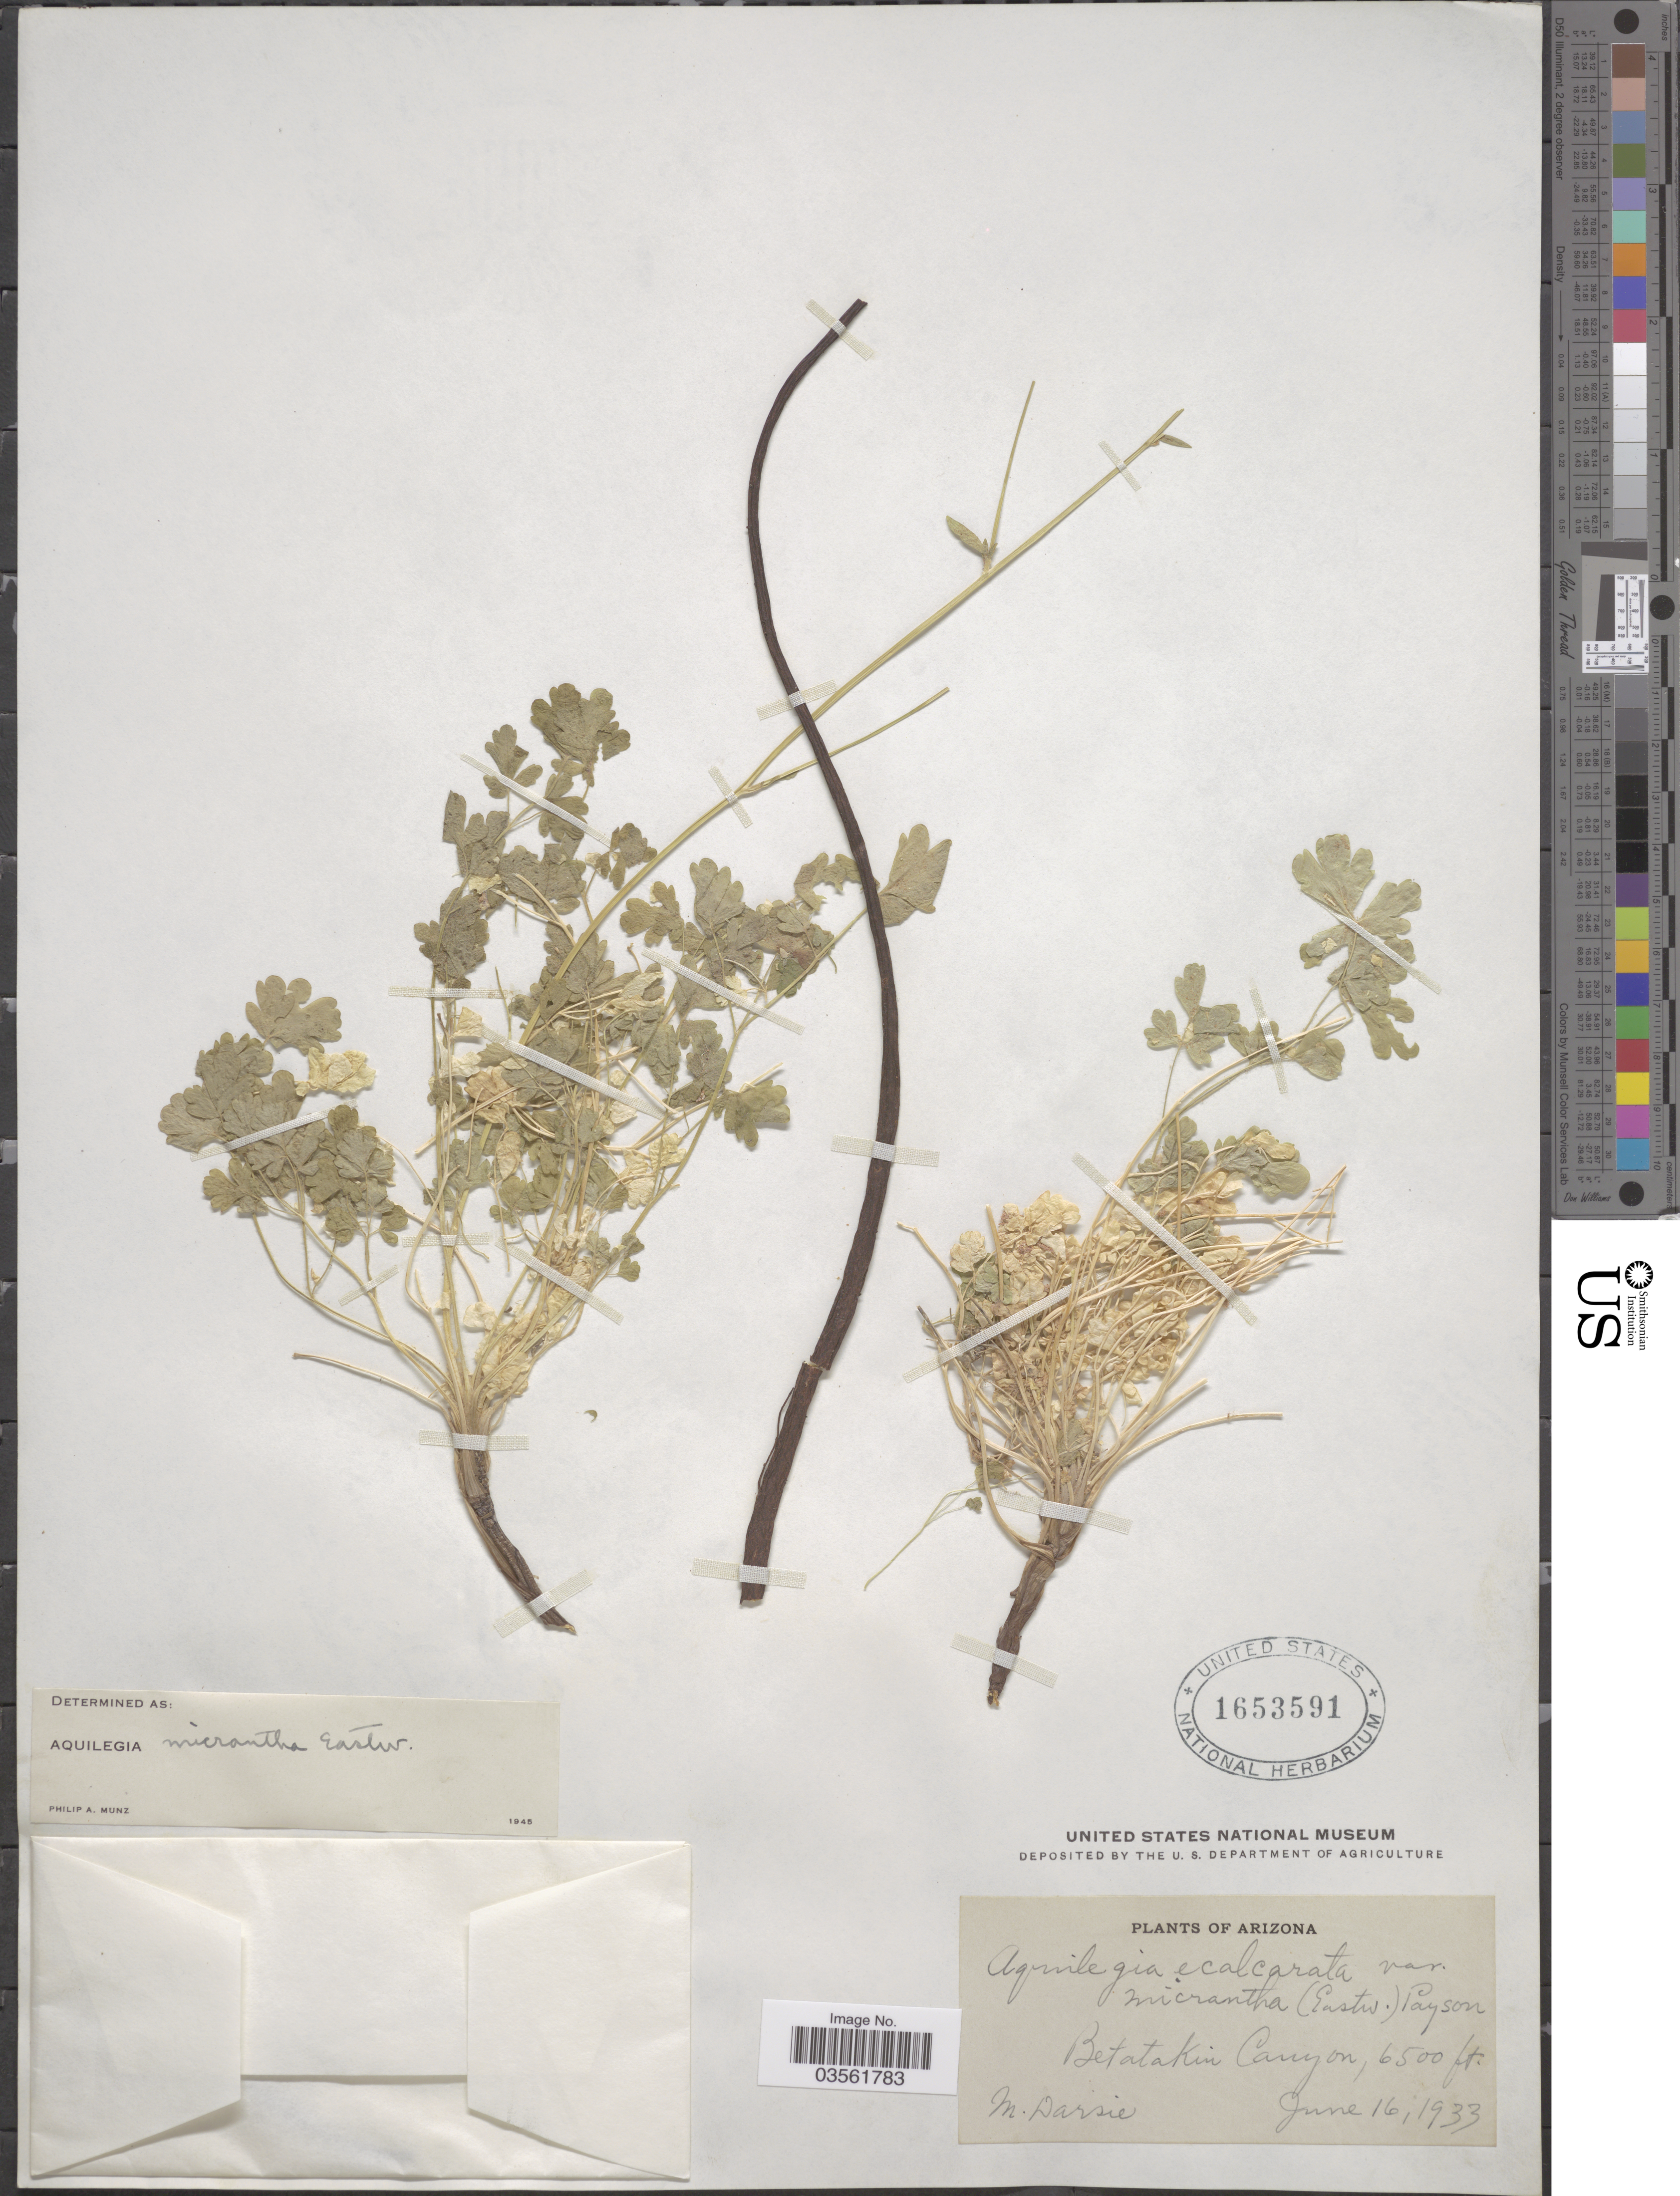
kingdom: Plantae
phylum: Tracheophyta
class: Magnoliopsida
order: Ranunculales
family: Ranunculaceae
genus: Aquilegia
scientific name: Aquilegia micrantha var. mancosana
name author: Eastw.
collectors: M. Darsie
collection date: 1933-06-16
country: United States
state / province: Arizona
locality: Betatakin Canyon.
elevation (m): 1981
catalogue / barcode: US 1653591